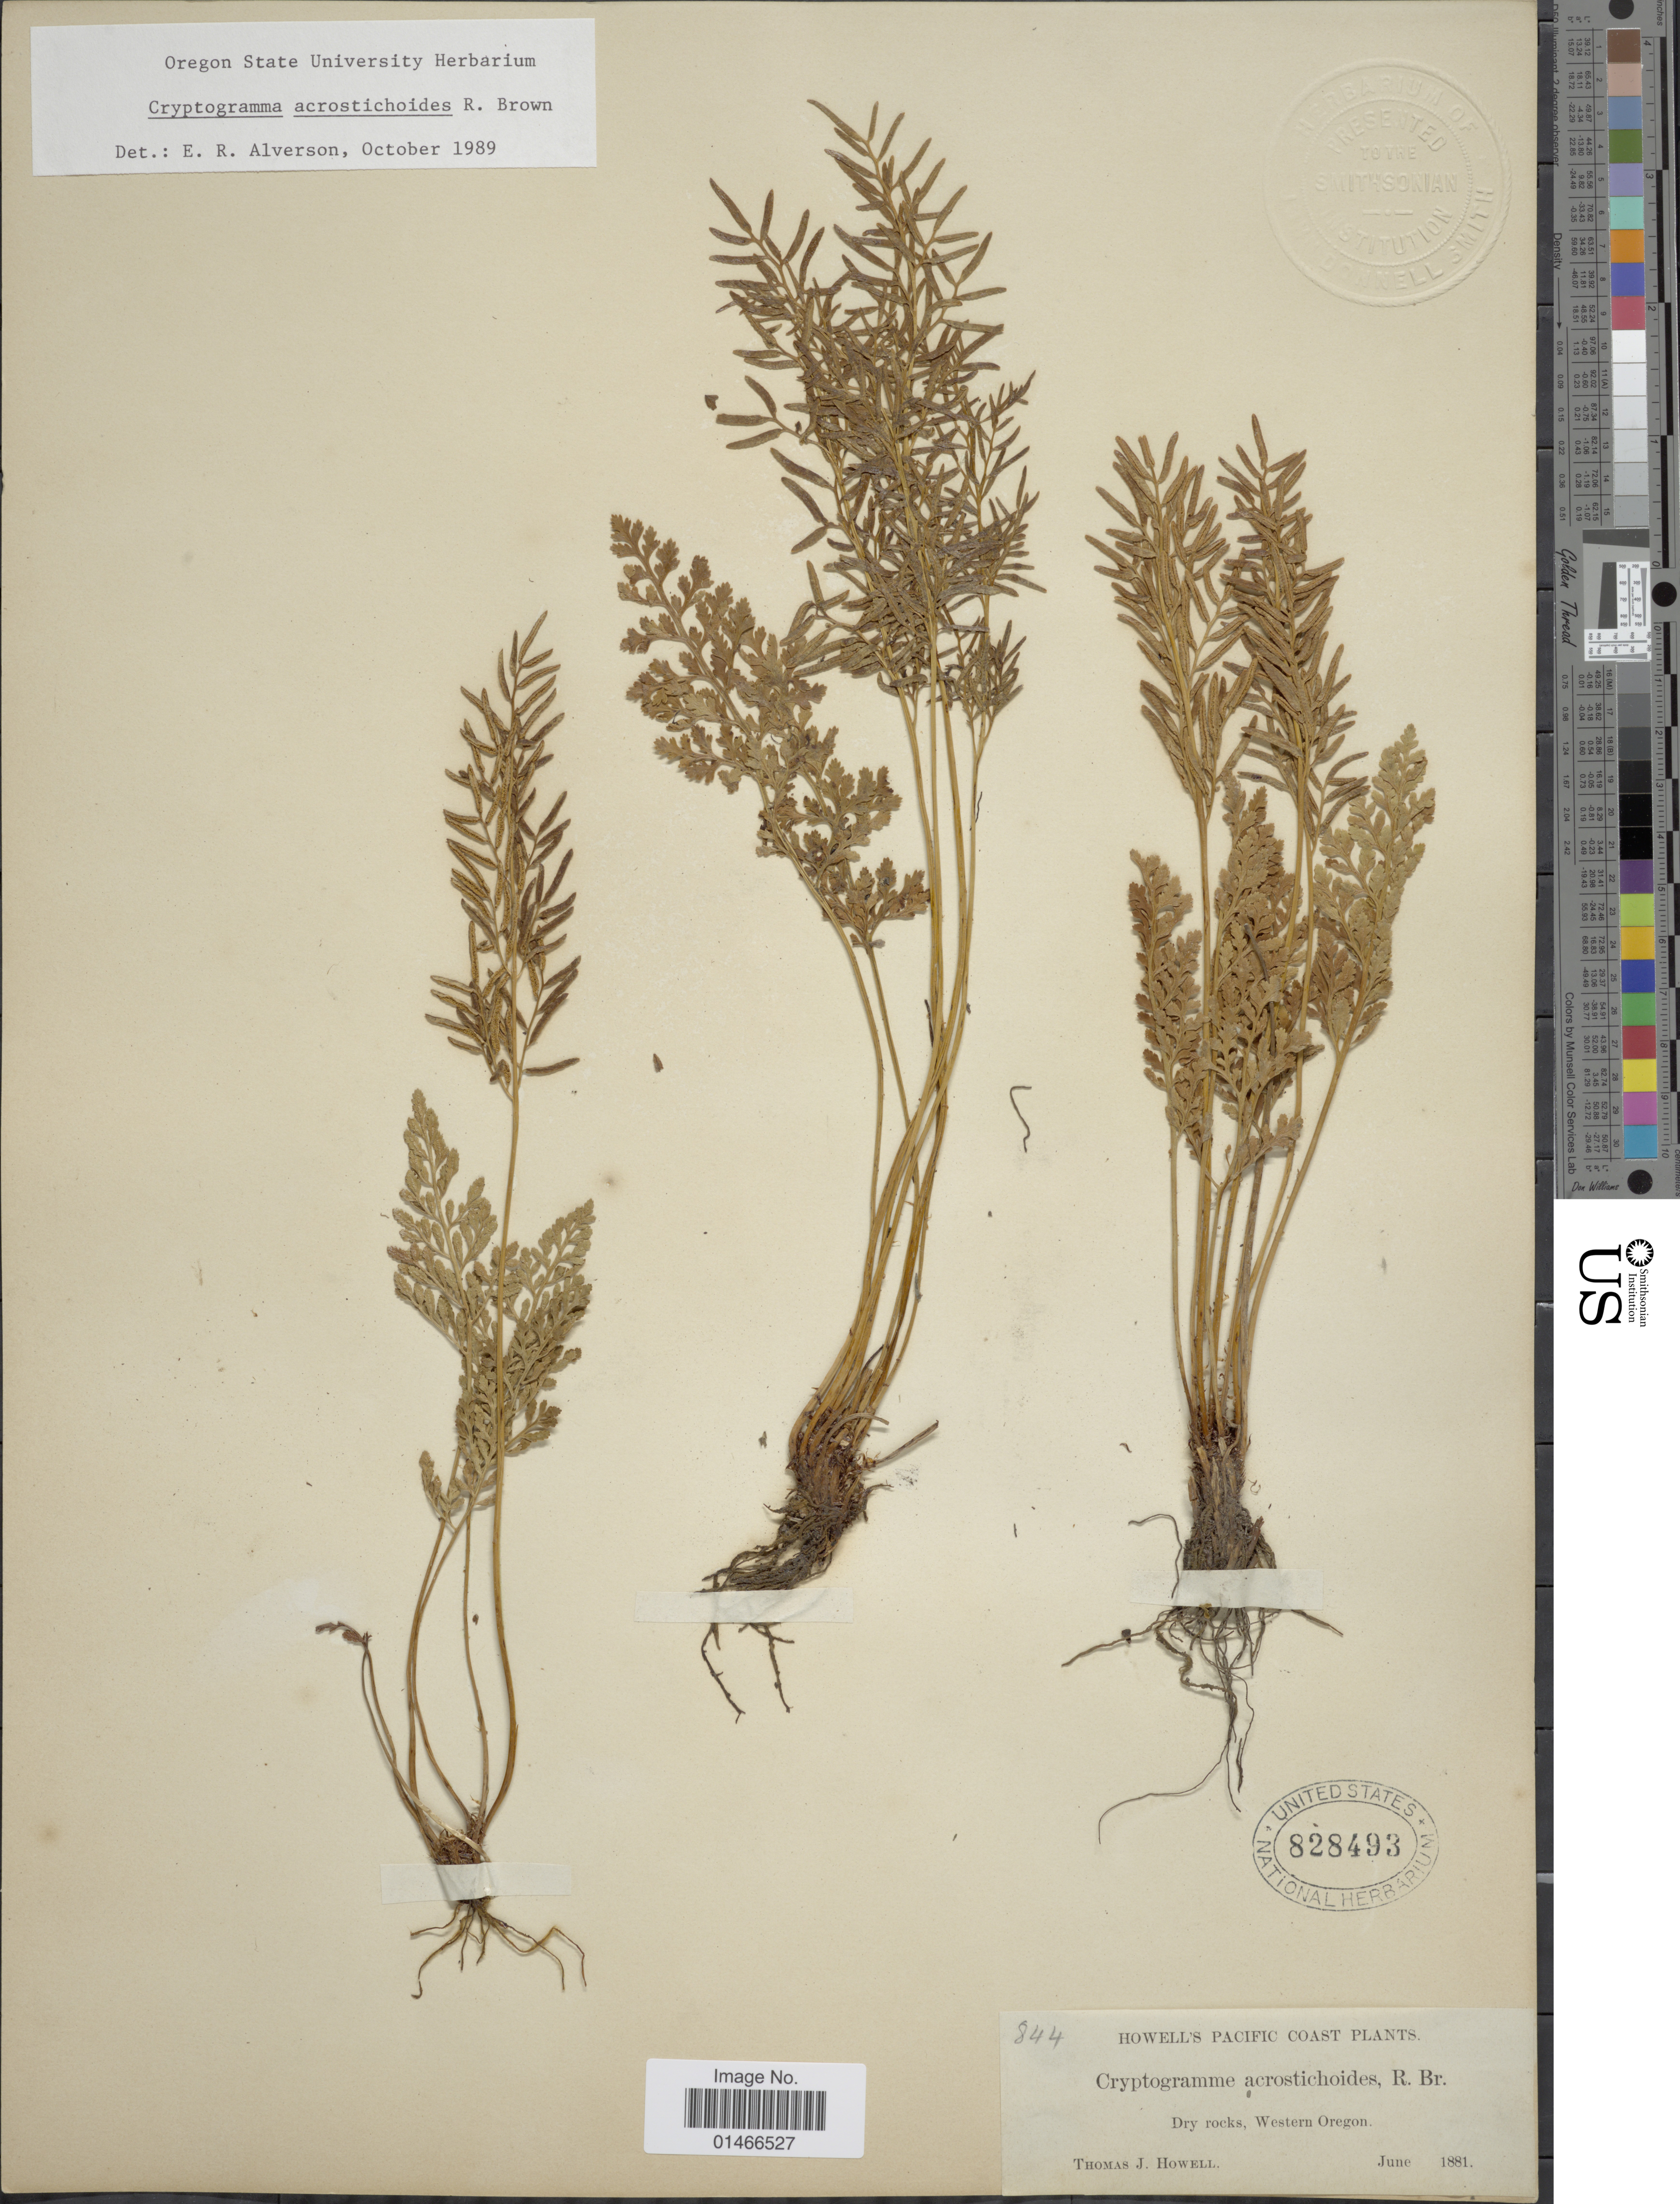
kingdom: Plantae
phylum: Tracheophyta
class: Polypodiopsida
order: Polypodiales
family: Pteridaceae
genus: Cryptogramma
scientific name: Cryptogramma acrostichoides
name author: R. Br.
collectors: T. J. Howell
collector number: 844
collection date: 1881-06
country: United States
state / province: Oregon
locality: Pacific Coast. Western Oregon.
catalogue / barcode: US 828493